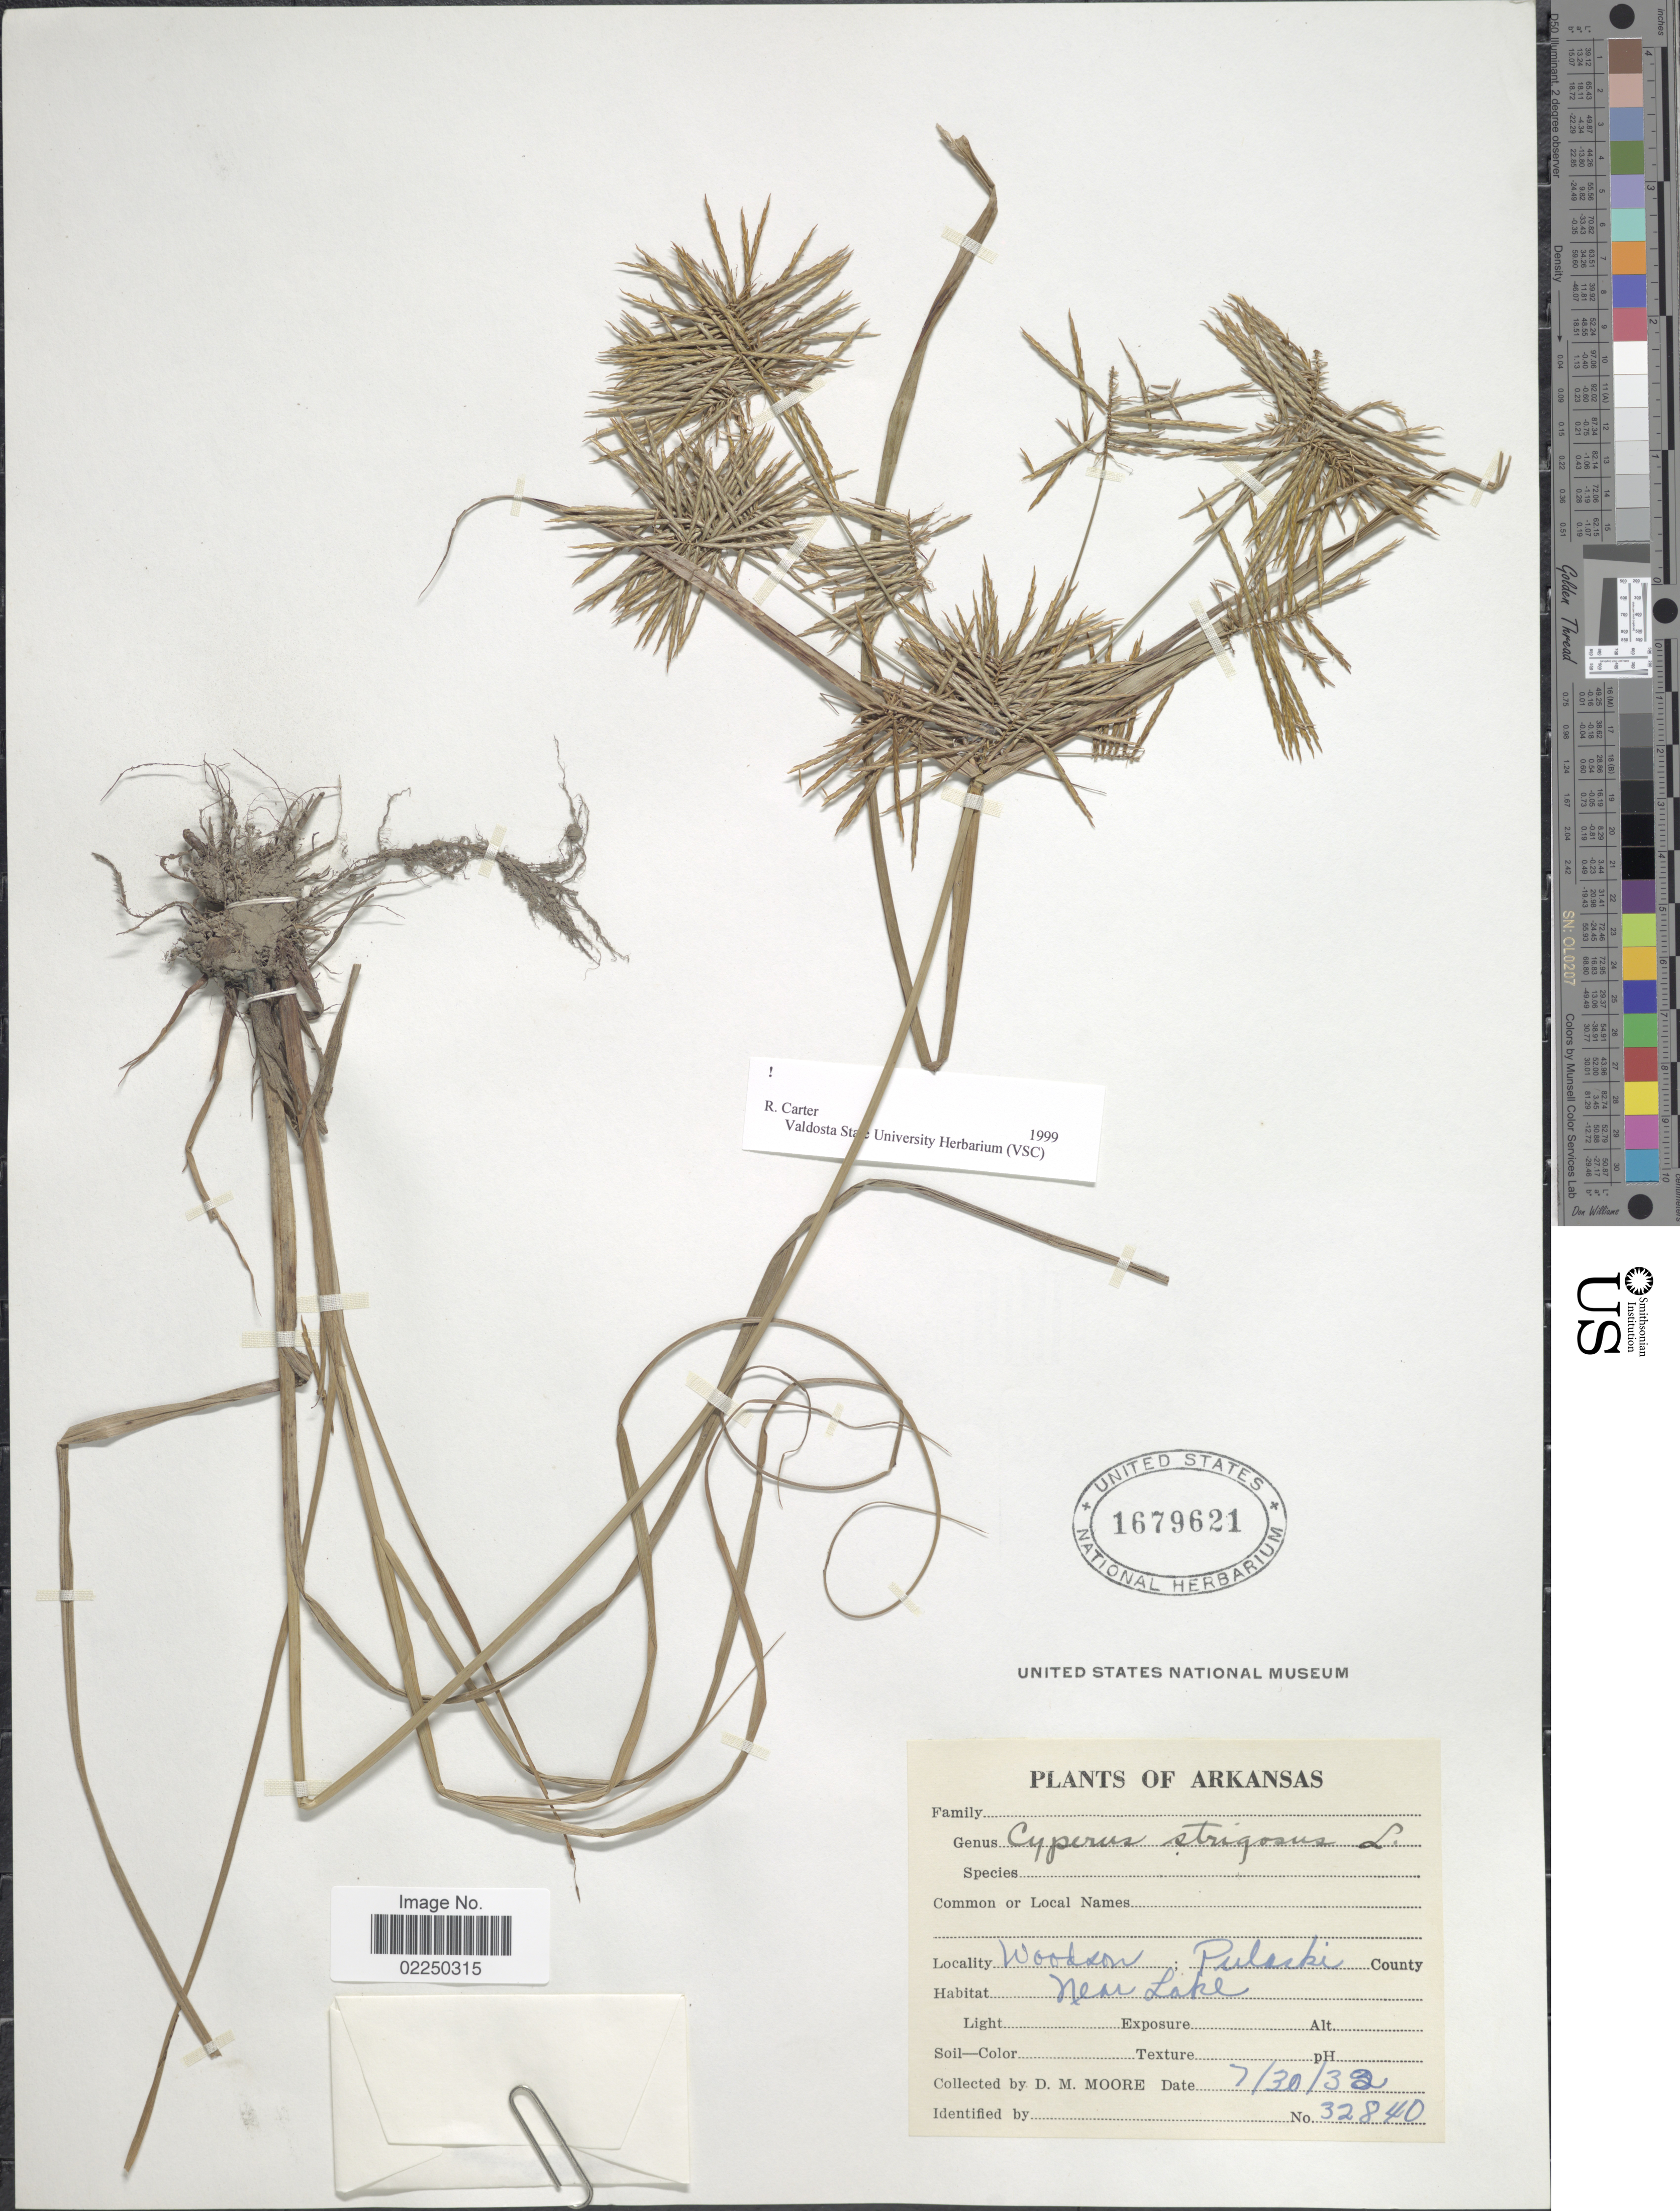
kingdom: Plantae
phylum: Tracheophyta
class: Liliopsida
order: Poales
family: Cyperaceae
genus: Cyperus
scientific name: Cyperus strigosus L.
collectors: D. Moore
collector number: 32840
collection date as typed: Transcribed d/m/y: 30/7/32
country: United States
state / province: Arkansas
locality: Woodson; Pulaski County, New Lake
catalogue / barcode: US 1679621